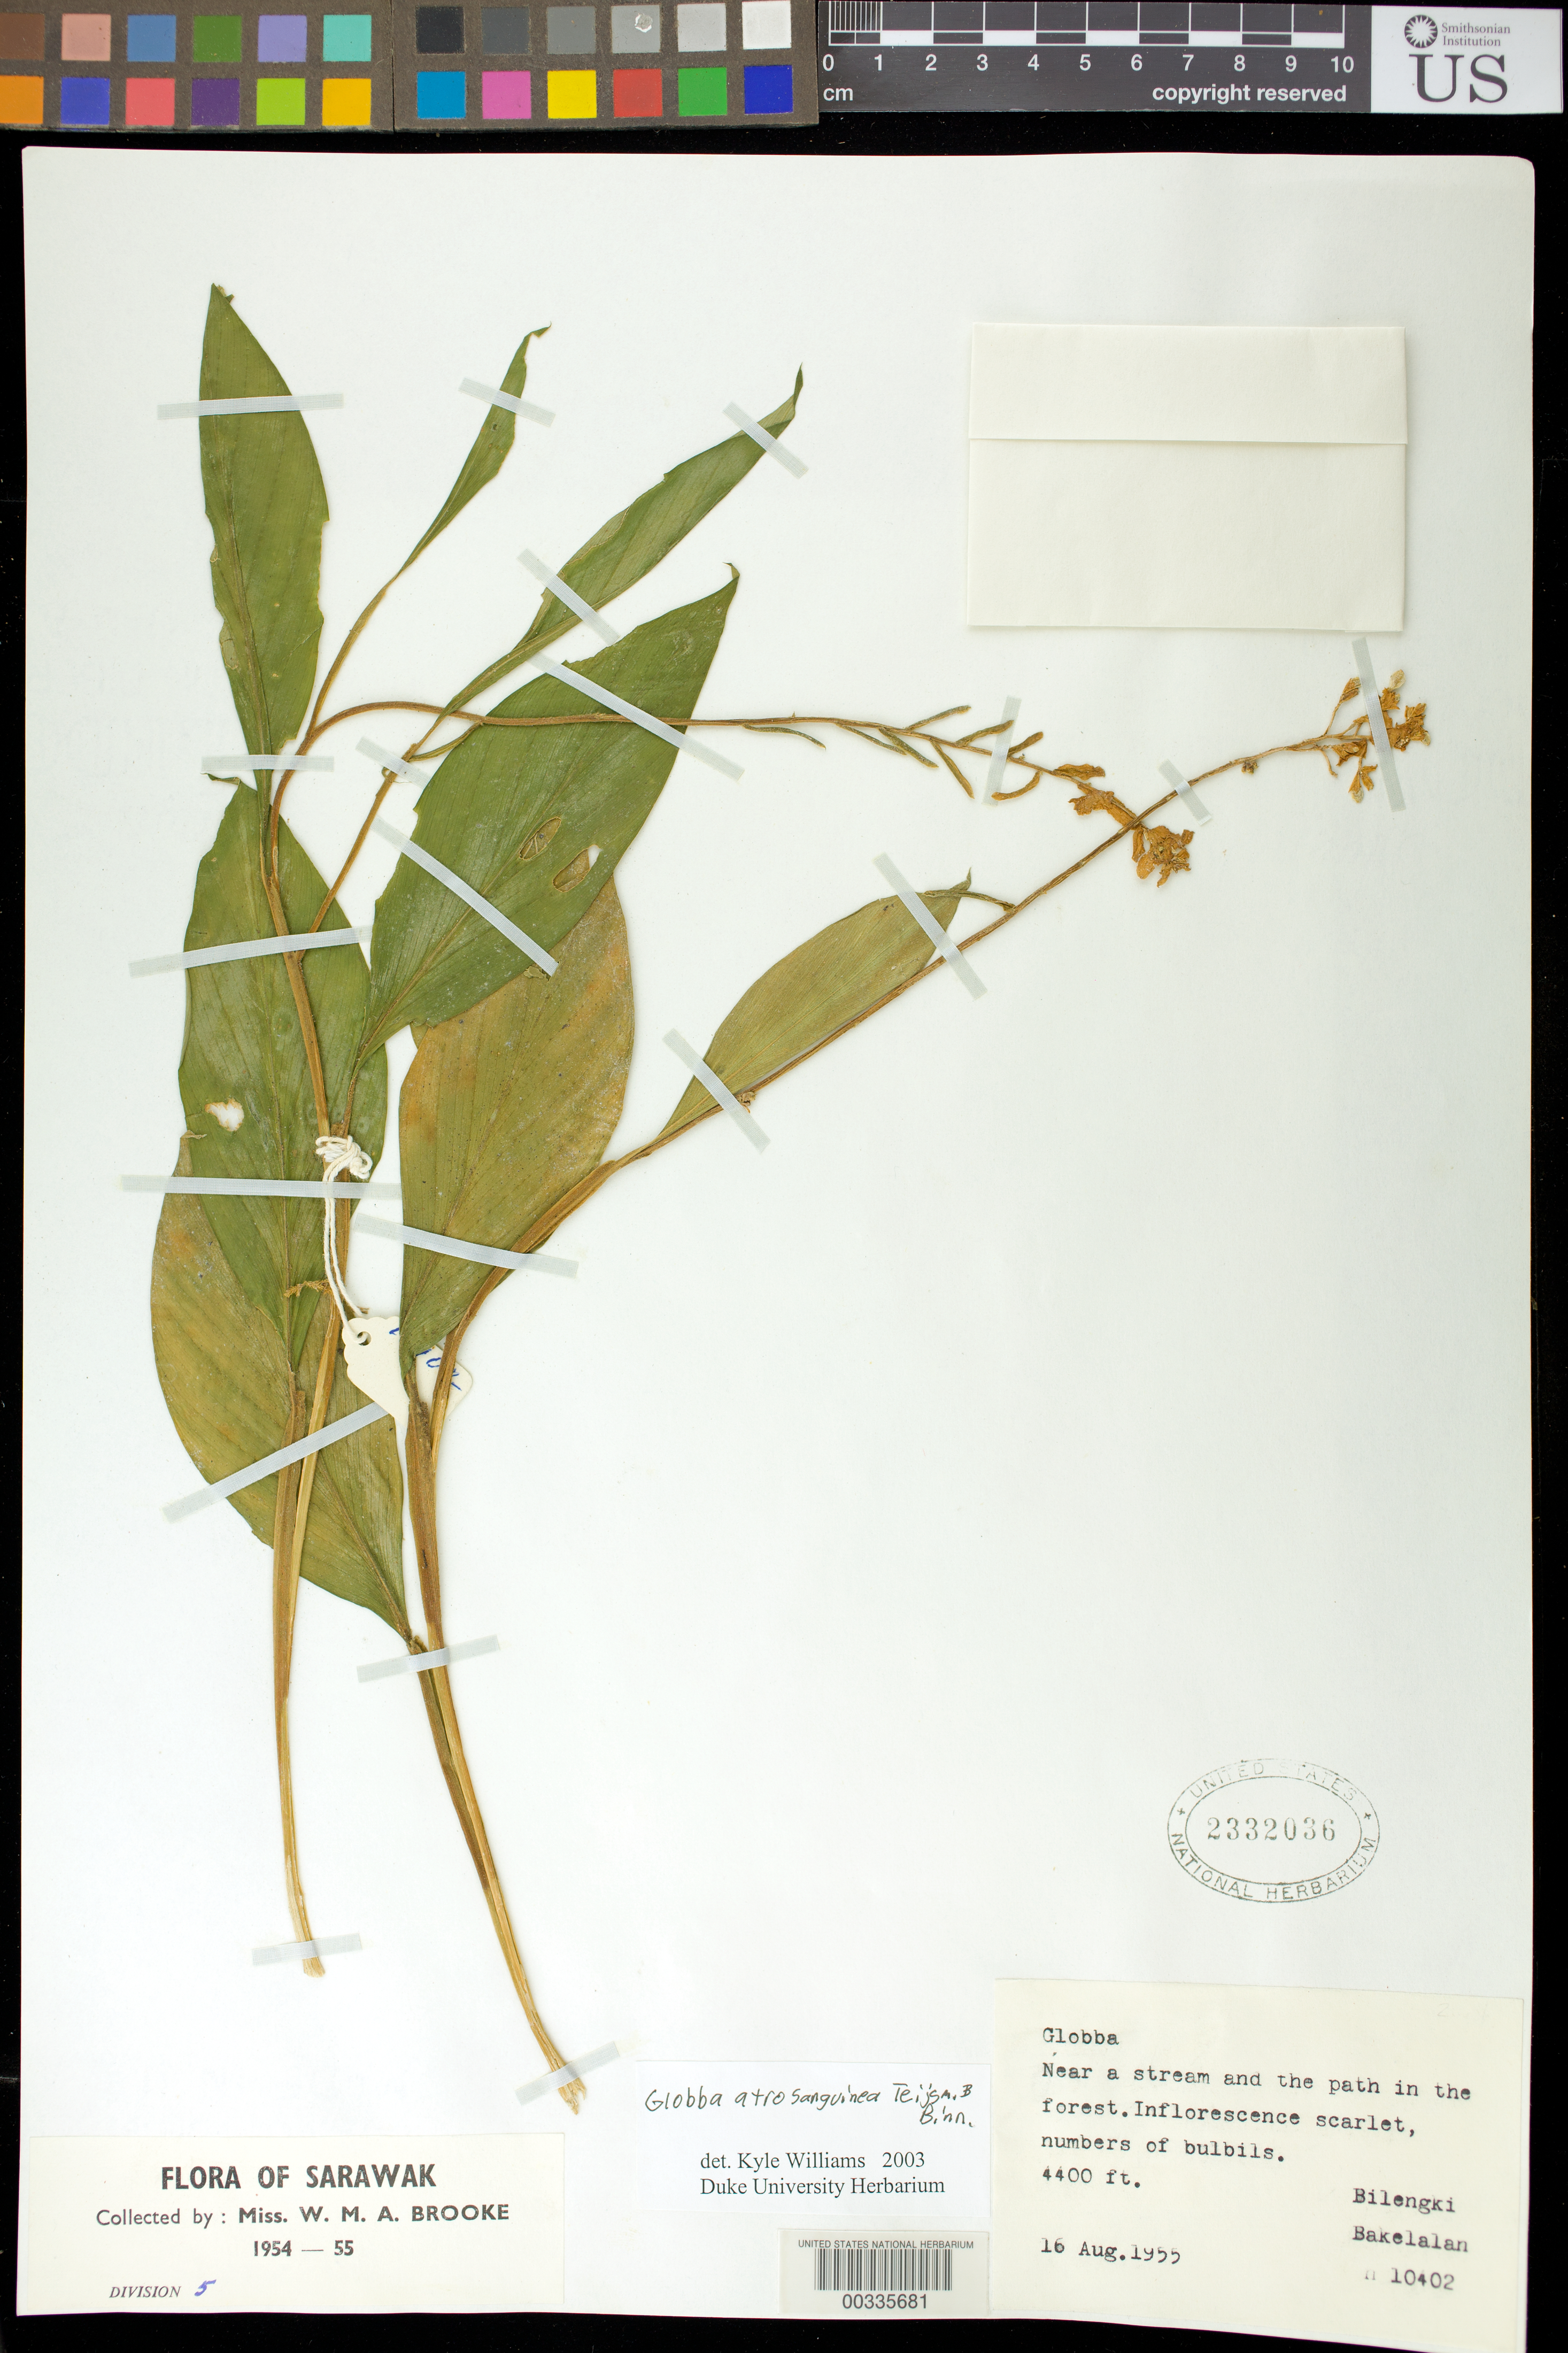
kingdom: Plantae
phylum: Tracheophyta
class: Liliopsida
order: Zingiberales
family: Zingiberaceae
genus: Globba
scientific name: Globba atrosanguinea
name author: Teijsm. & Binn.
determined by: Williams, K. J.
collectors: W. Brooke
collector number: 10402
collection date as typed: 16 Aug 1955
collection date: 1955-08-16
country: Malaysia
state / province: Sarawak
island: Borneo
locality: Bilengki, bakelalan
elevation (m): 1341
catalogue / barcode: US 2332036